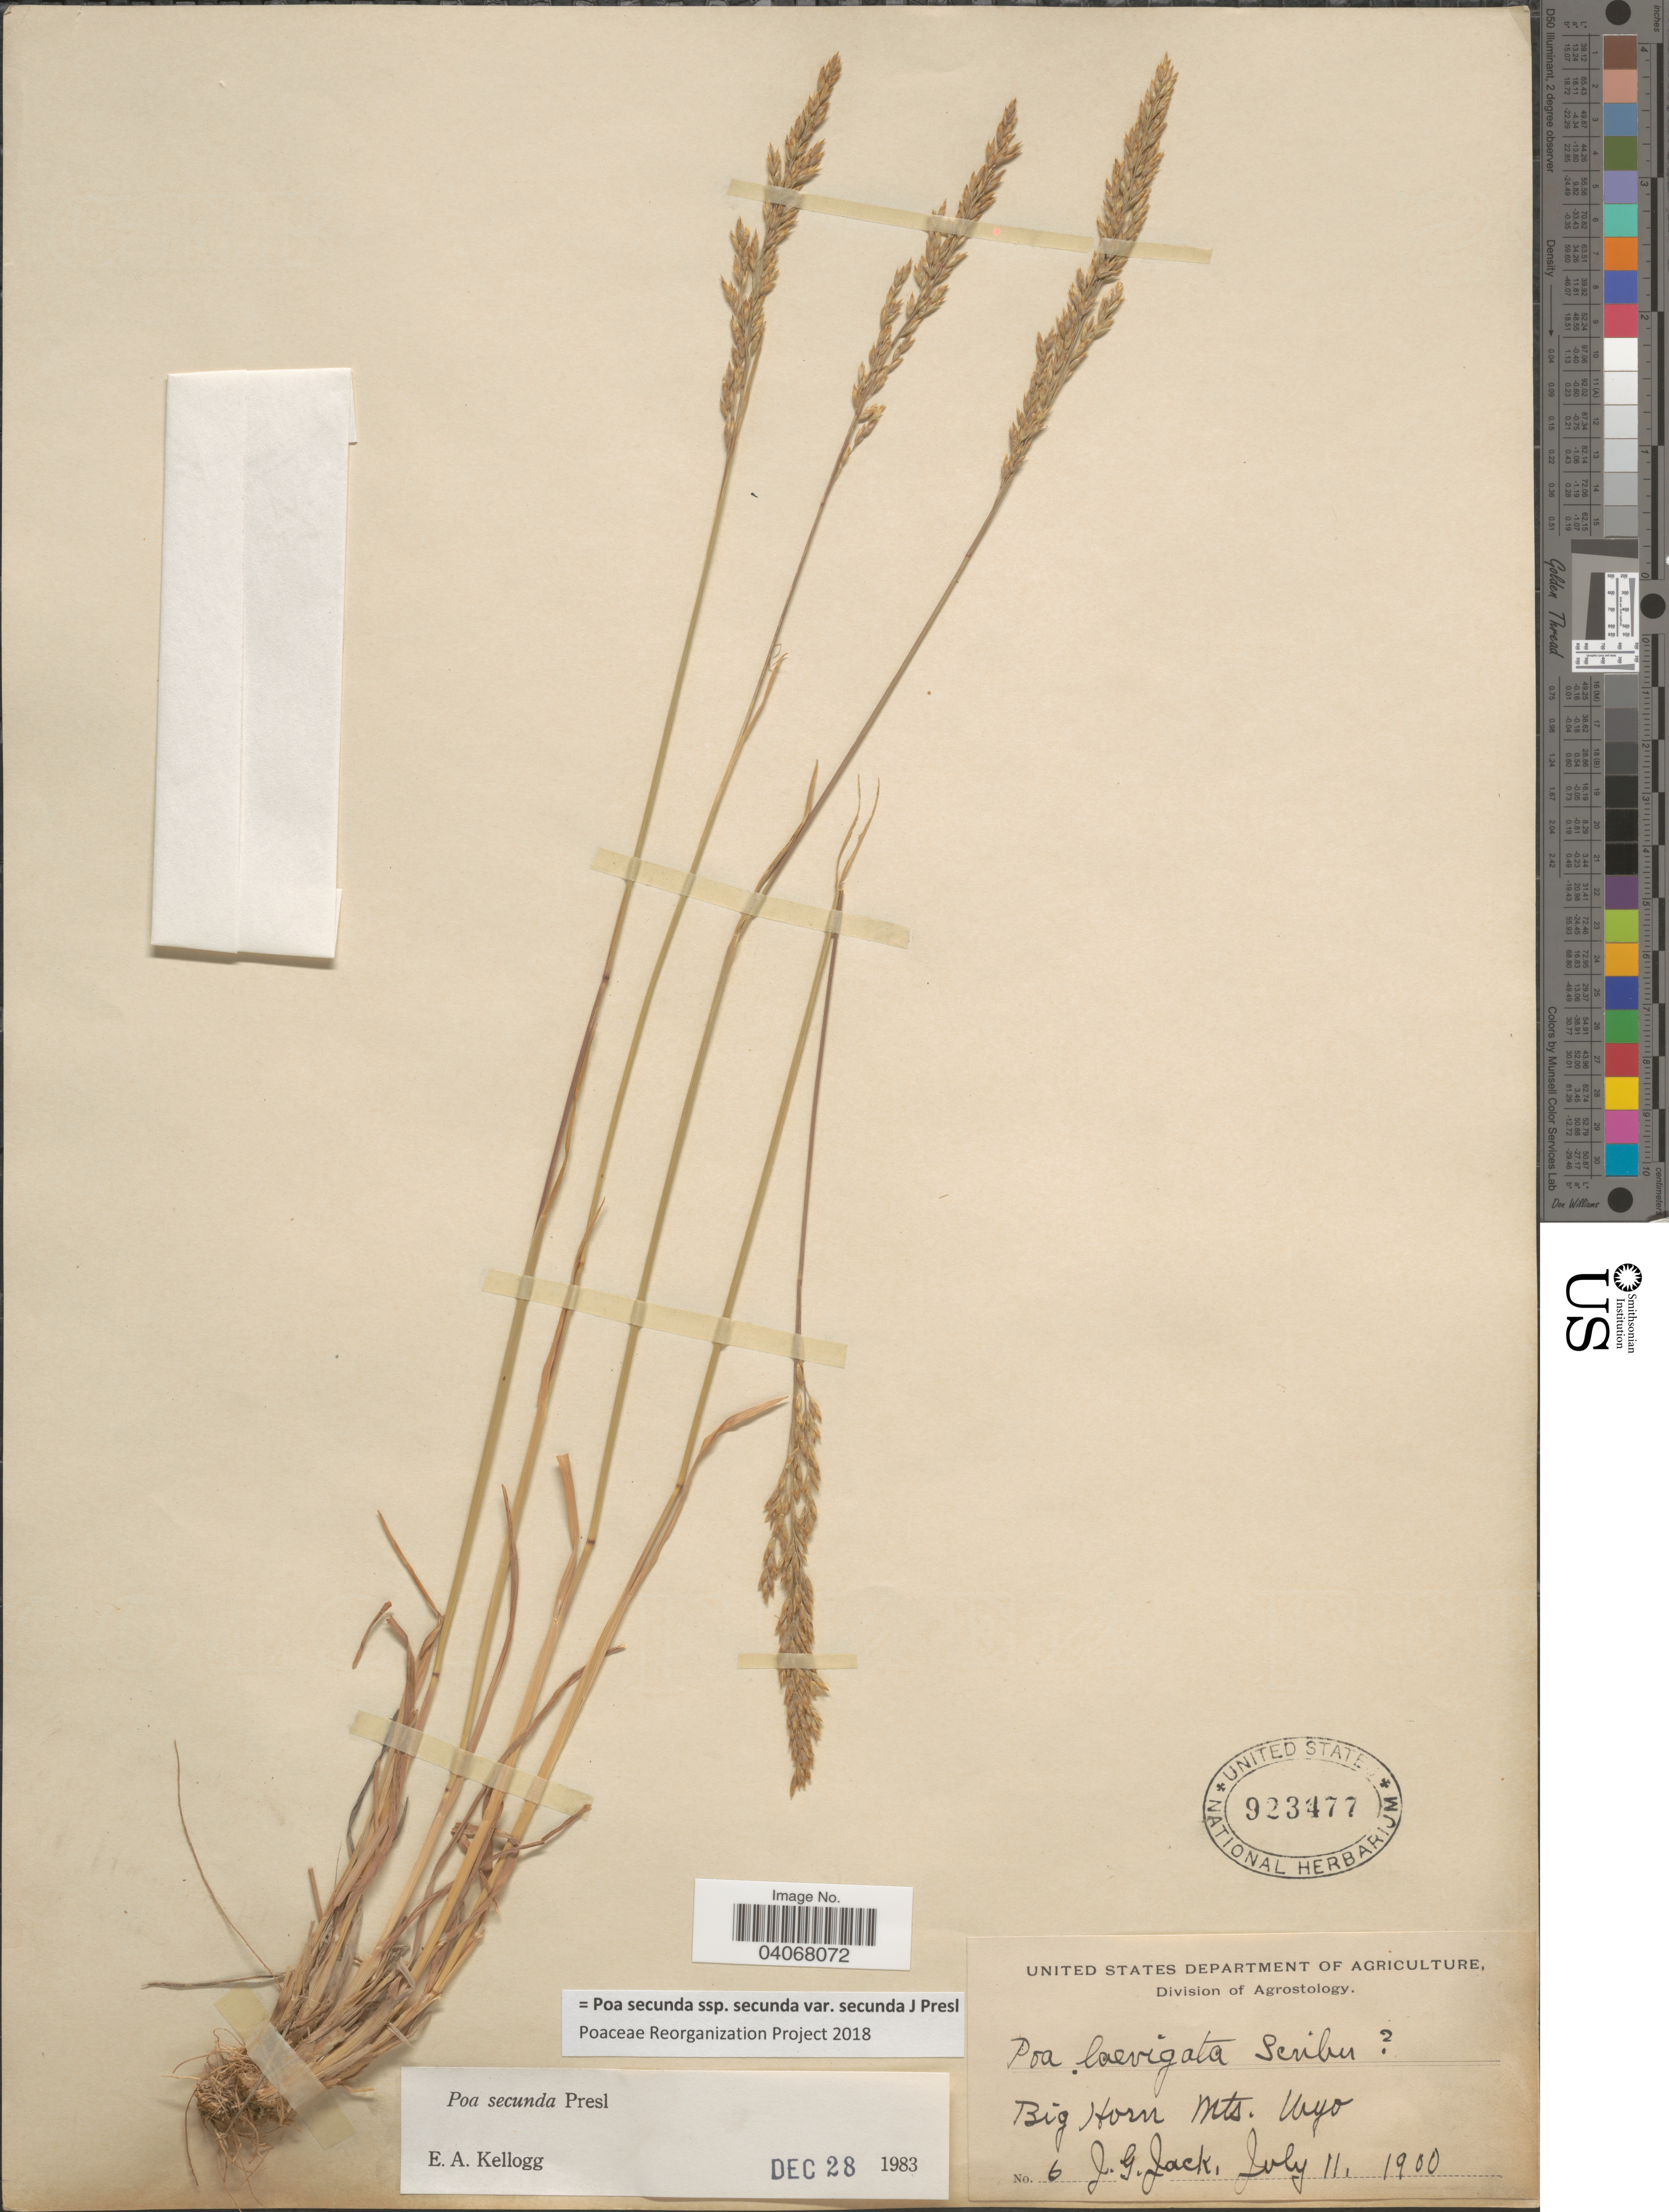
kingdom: Plantae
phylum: Tracheophyta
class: Liliopsida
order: Poales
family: Poaceae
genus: Poa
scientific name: Poa secunda subsp. secunda var. secunda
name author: J. Presl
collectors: J. G. Jack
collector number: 6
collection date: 1900-07-11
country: United States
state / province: Wyoming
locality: Big Horn Mts.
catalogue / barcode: US 923477